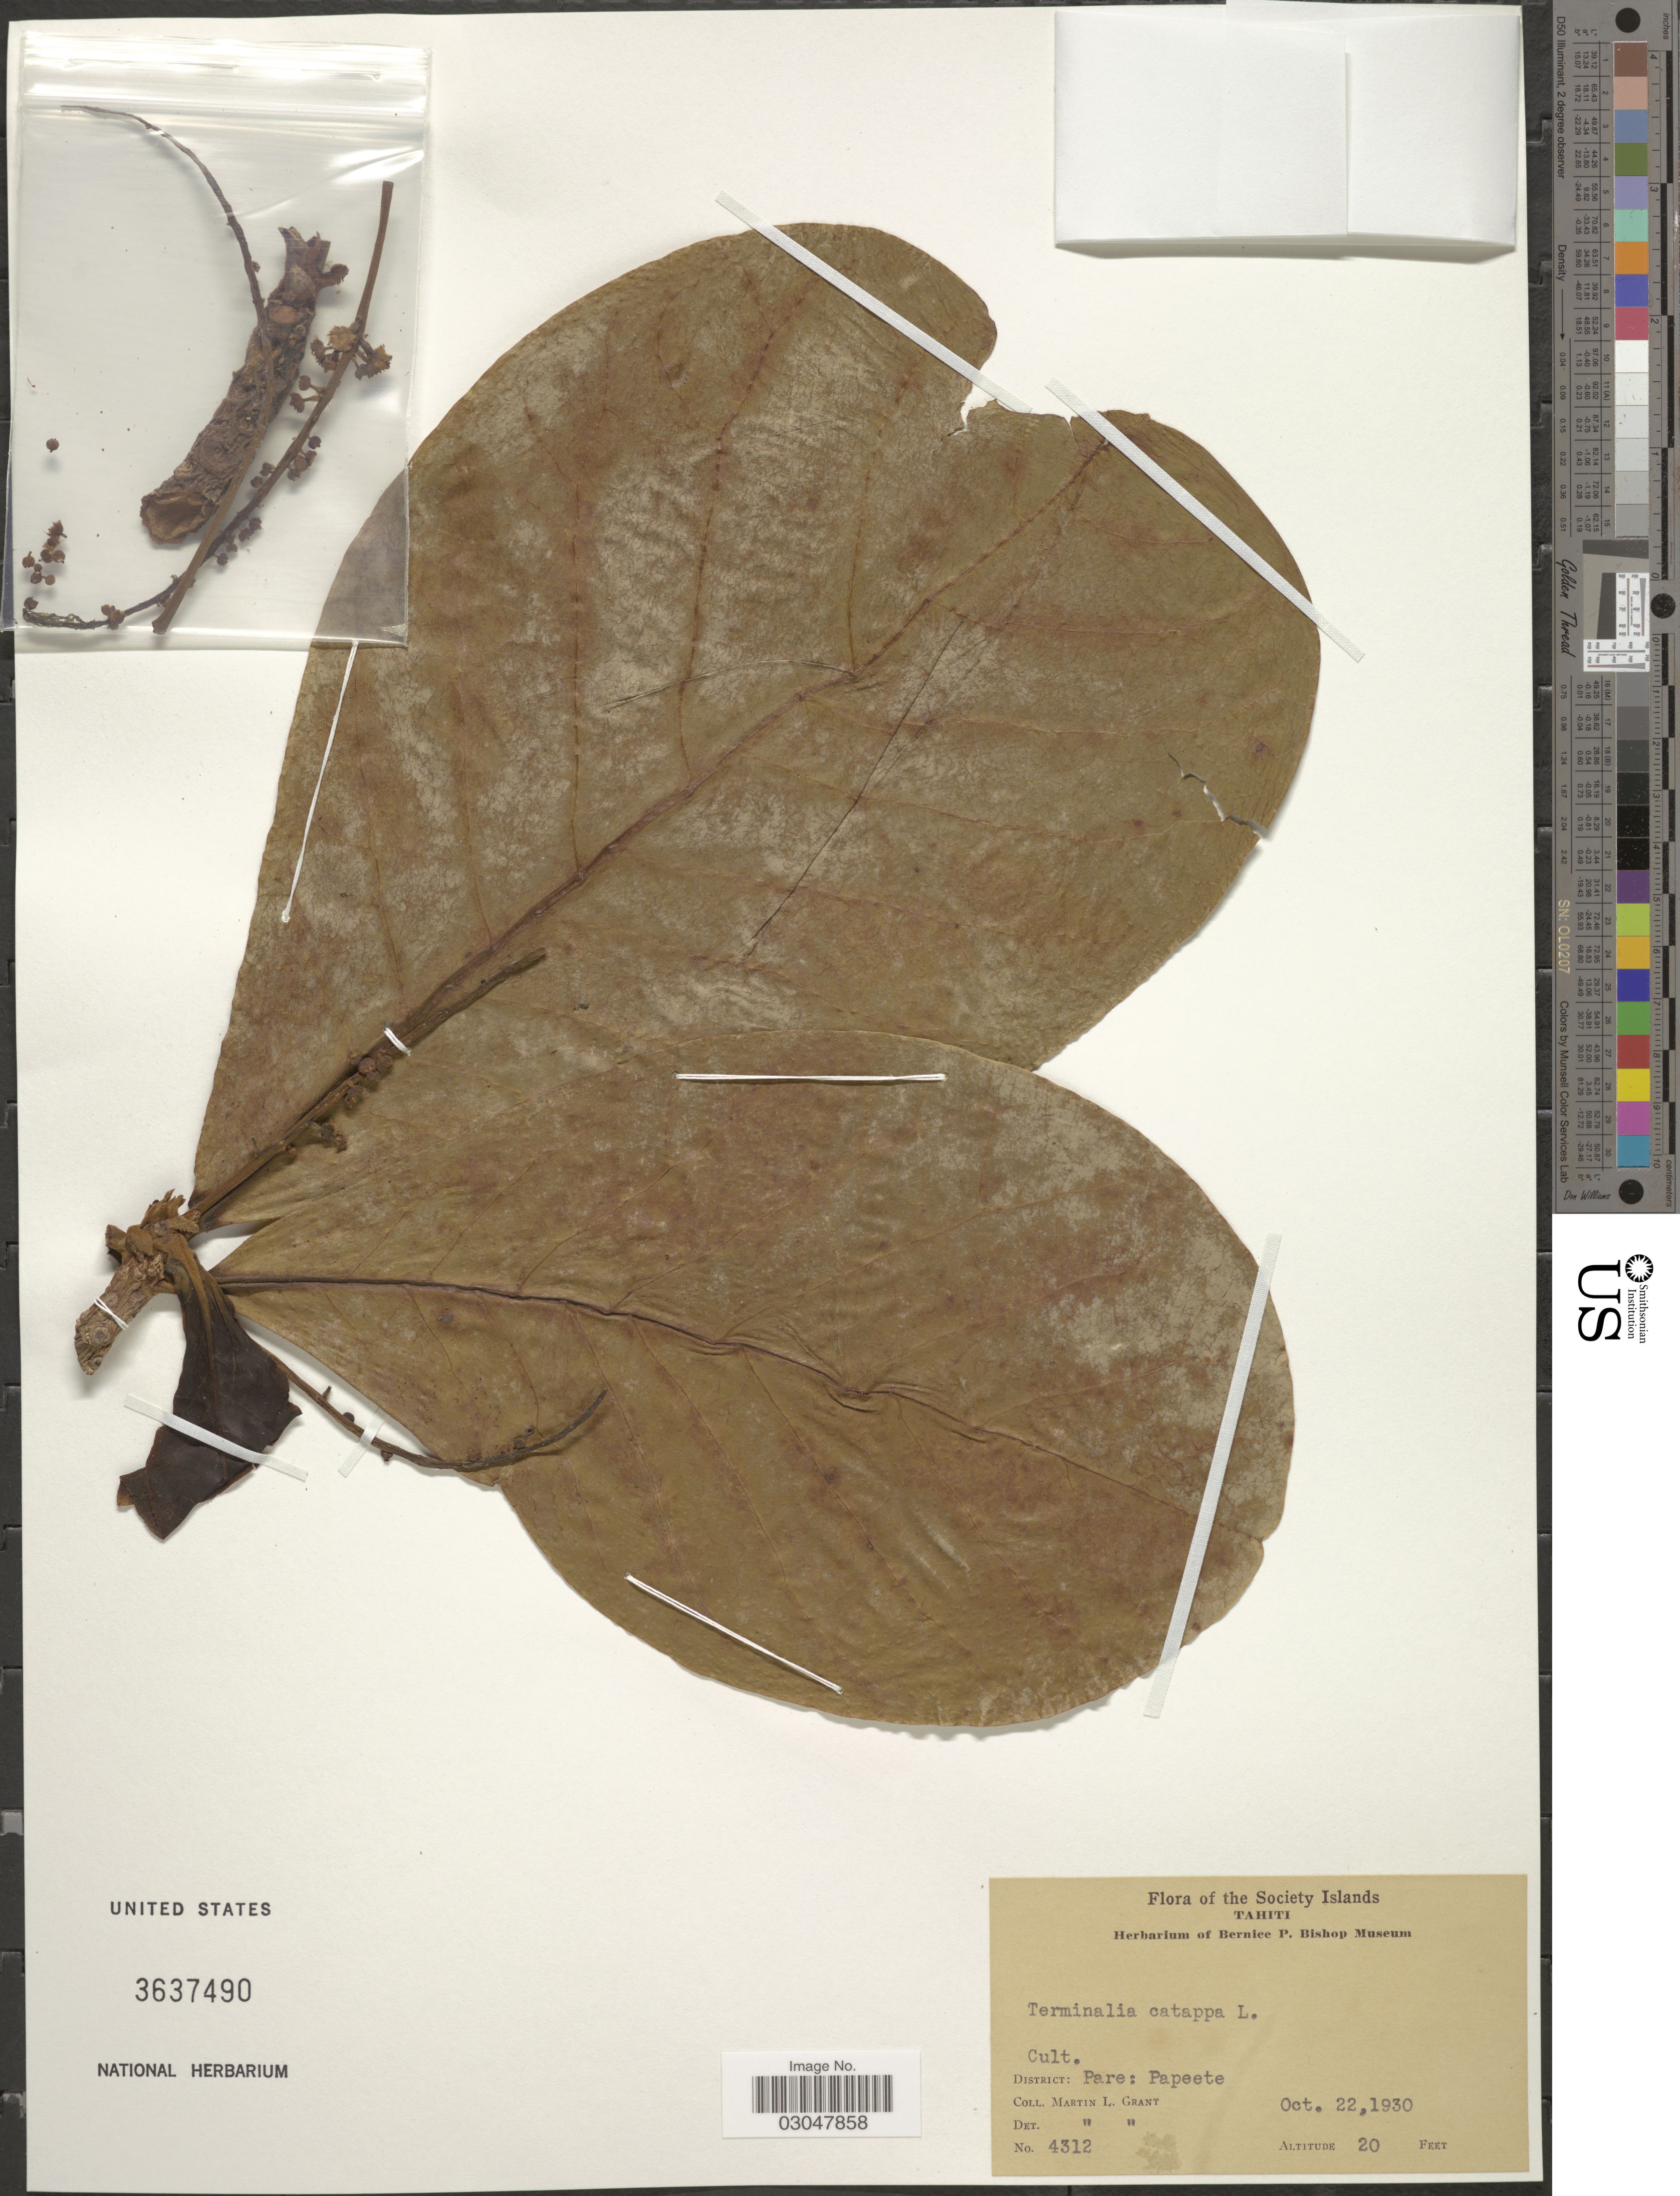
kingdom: Plantae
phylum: Tracheophyta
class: Magnoliopsida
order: Myrtales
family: Combretaceae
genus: Terminalia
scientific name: Terminalia catappa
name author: L.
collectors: M. L. Grant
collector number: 4312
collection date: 1930-10-22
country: French Polynesia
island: Tahiti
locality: Society Islands. Tahiti. District: Pare: Papeete.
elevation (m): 6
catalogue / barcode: US 3637490